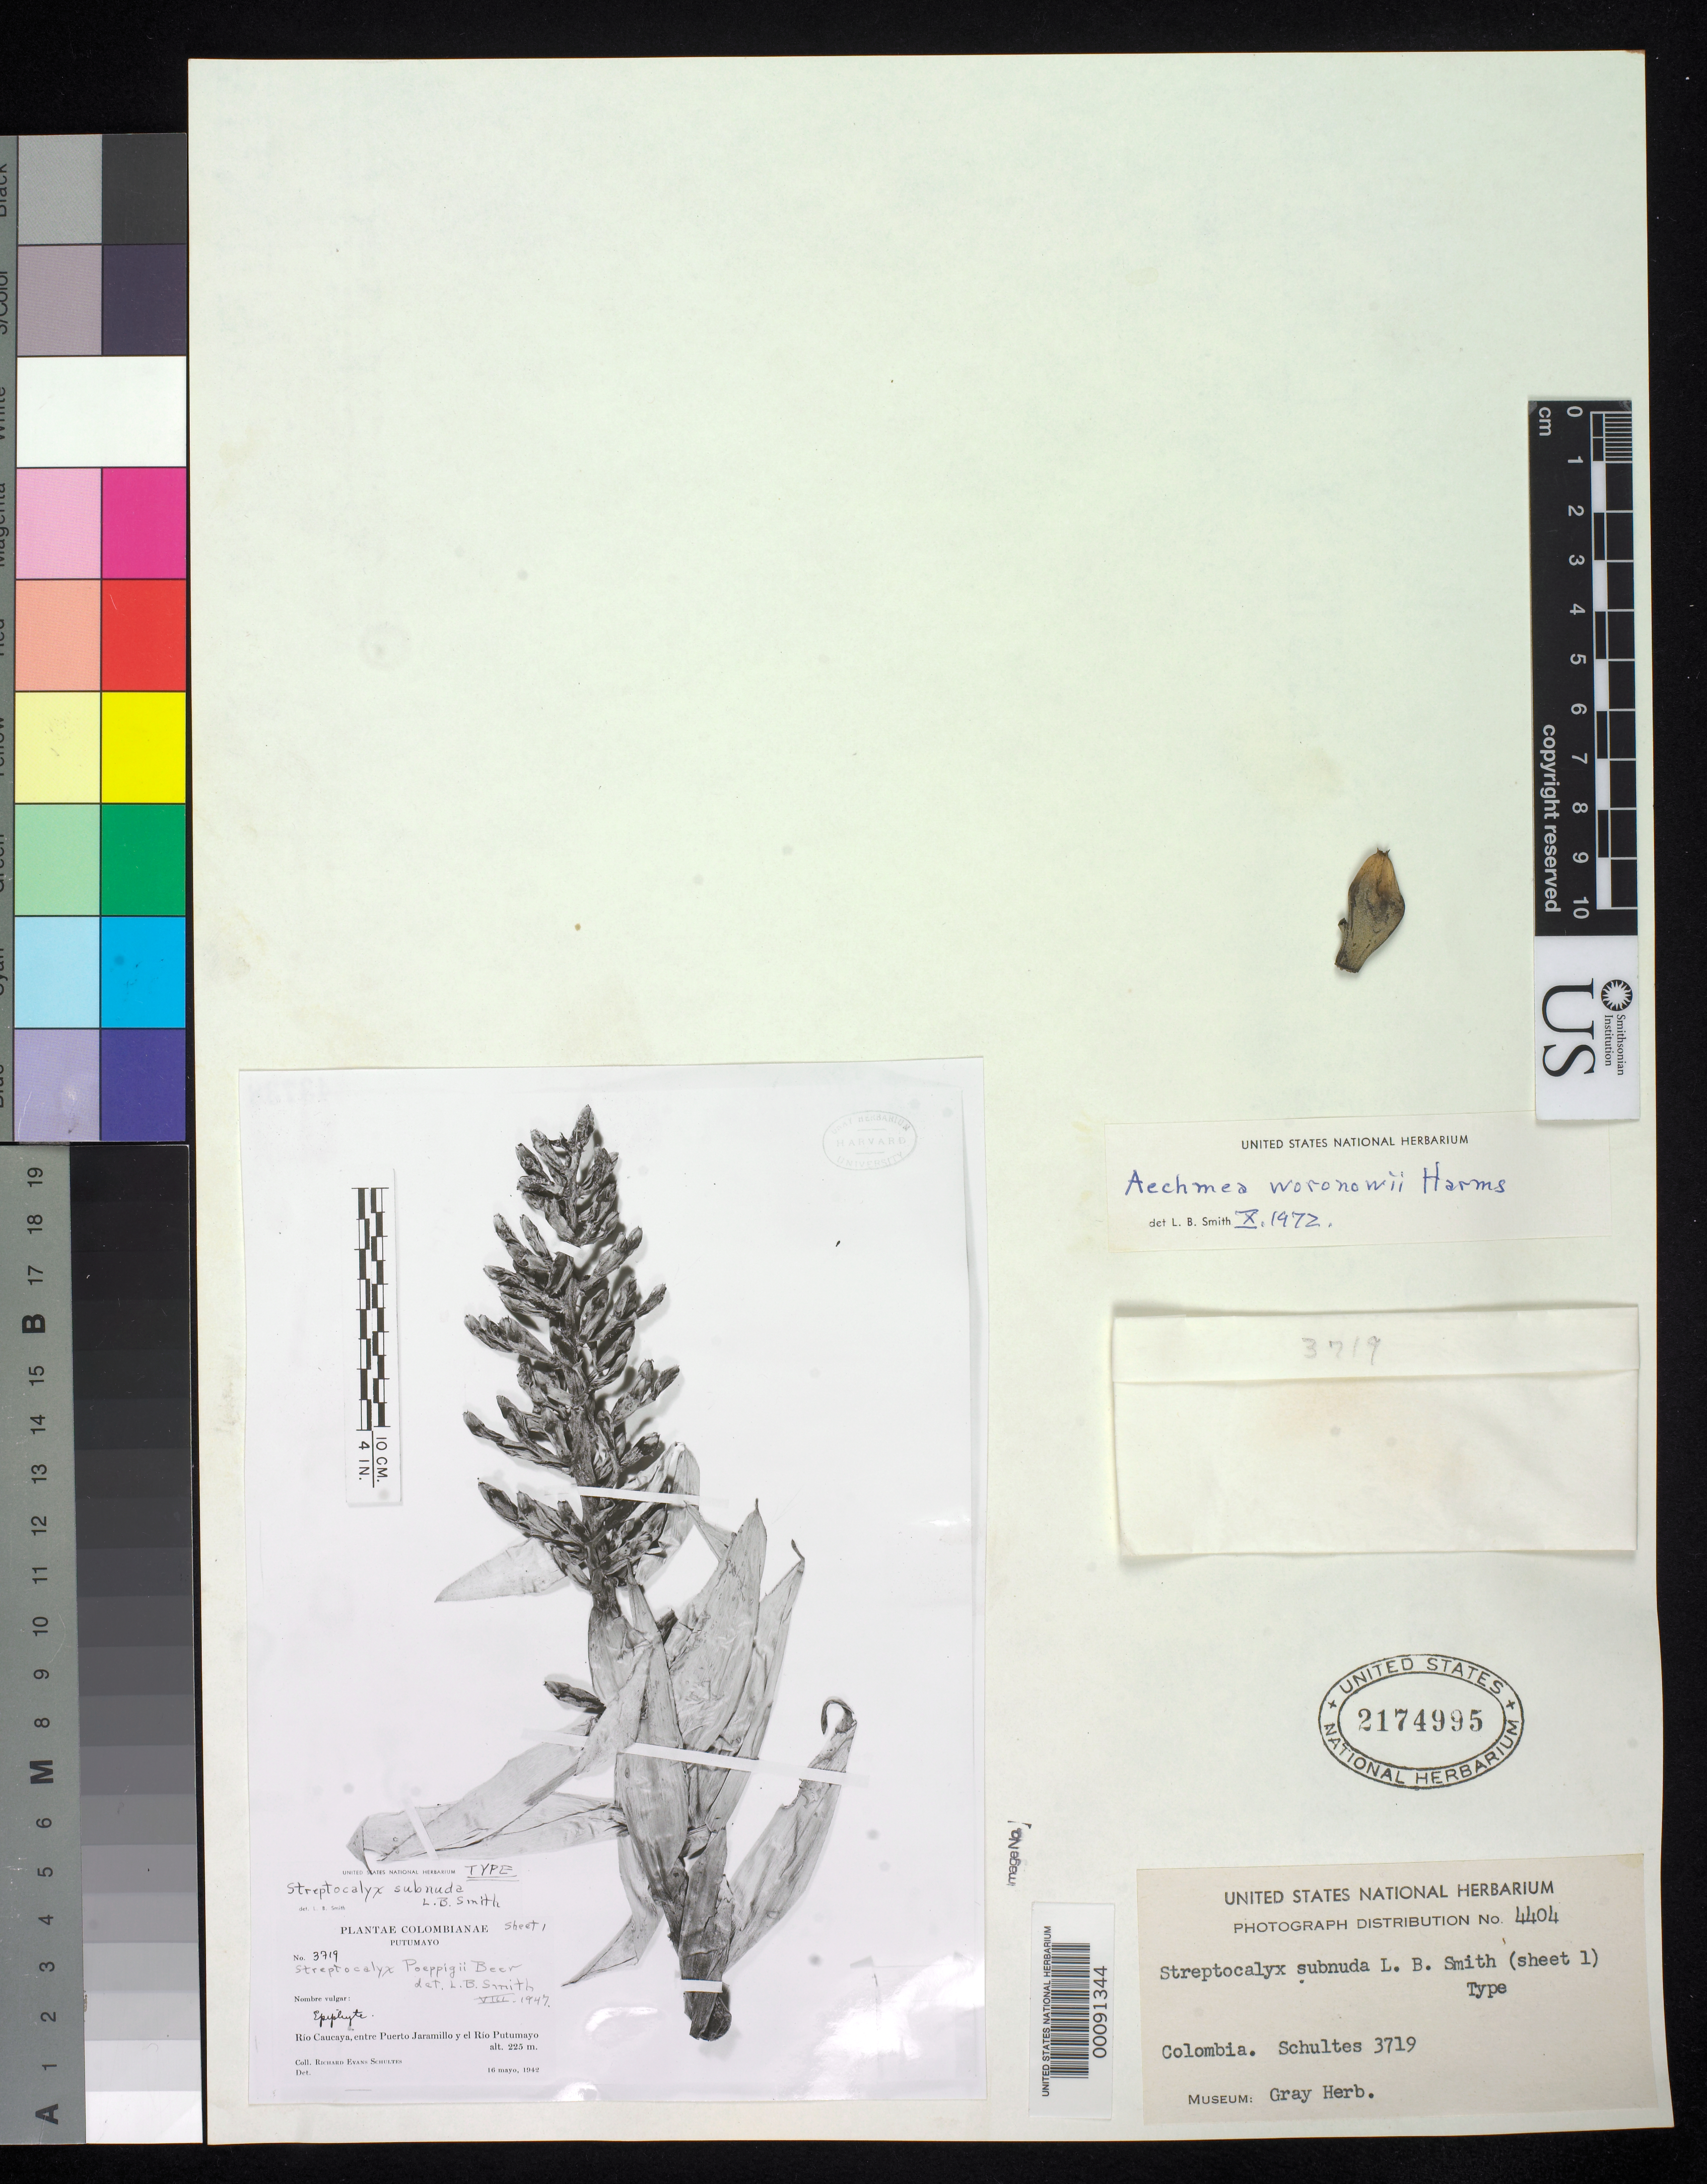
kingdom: Plantae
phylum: Tracheophyta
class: Liliopsida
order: Poales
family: Bromeliaceae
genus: Streptocalyx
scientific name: Streptocalyx subnuda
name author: L.B. Sm. in R.E. Schult.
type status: Isotype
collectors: R. E. Schultes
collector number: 3719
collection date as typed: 16 May 1942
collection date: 1942-05-16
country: Colombia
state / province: Putumayo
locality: Rio Caucaya, between Puerto Jarmillo and Rio PuTamayo.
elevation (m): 225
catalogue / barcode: US 2174995